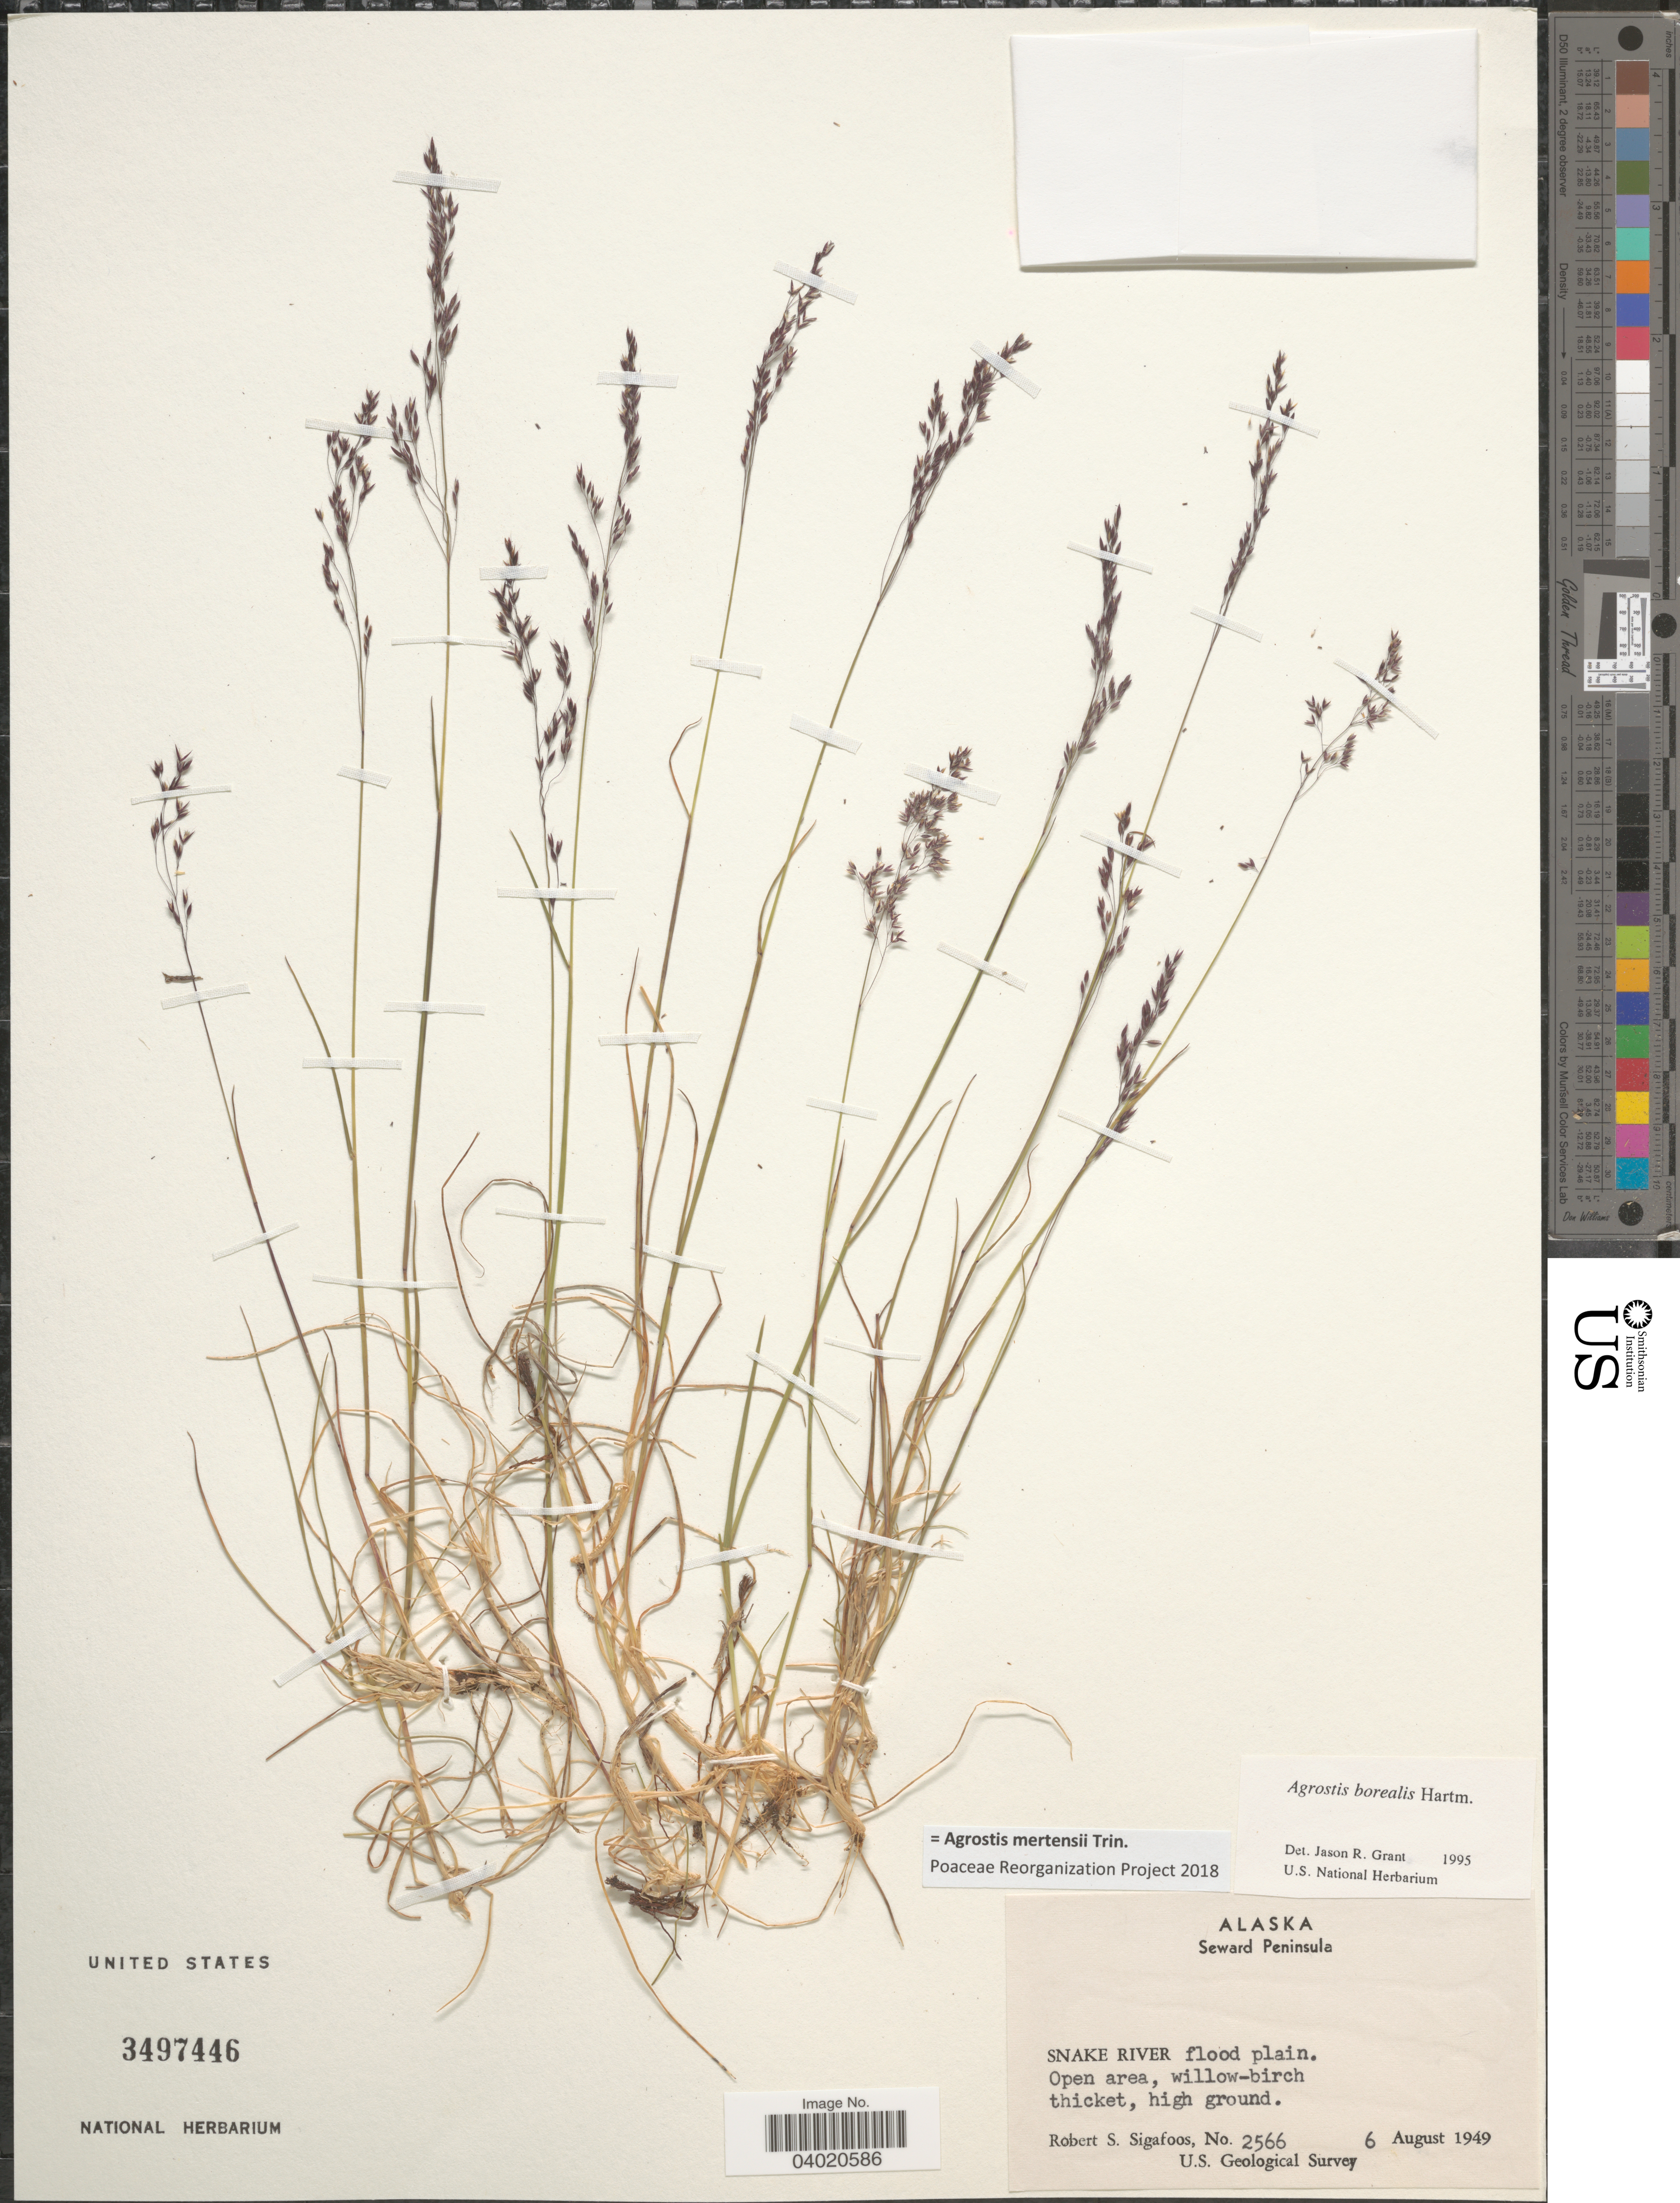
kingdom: Plantae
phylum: Tracheophyta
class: Liliopsida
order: Poales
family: Poaceae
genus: Agrostis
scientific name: Agrostis mertensii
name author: Trin.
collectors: R. Sigafoos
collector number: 2566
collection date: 1949-08-06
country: United States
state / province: Alaska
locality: Seward Peninsula. Snake River flood plain.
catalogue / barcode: US 3497446